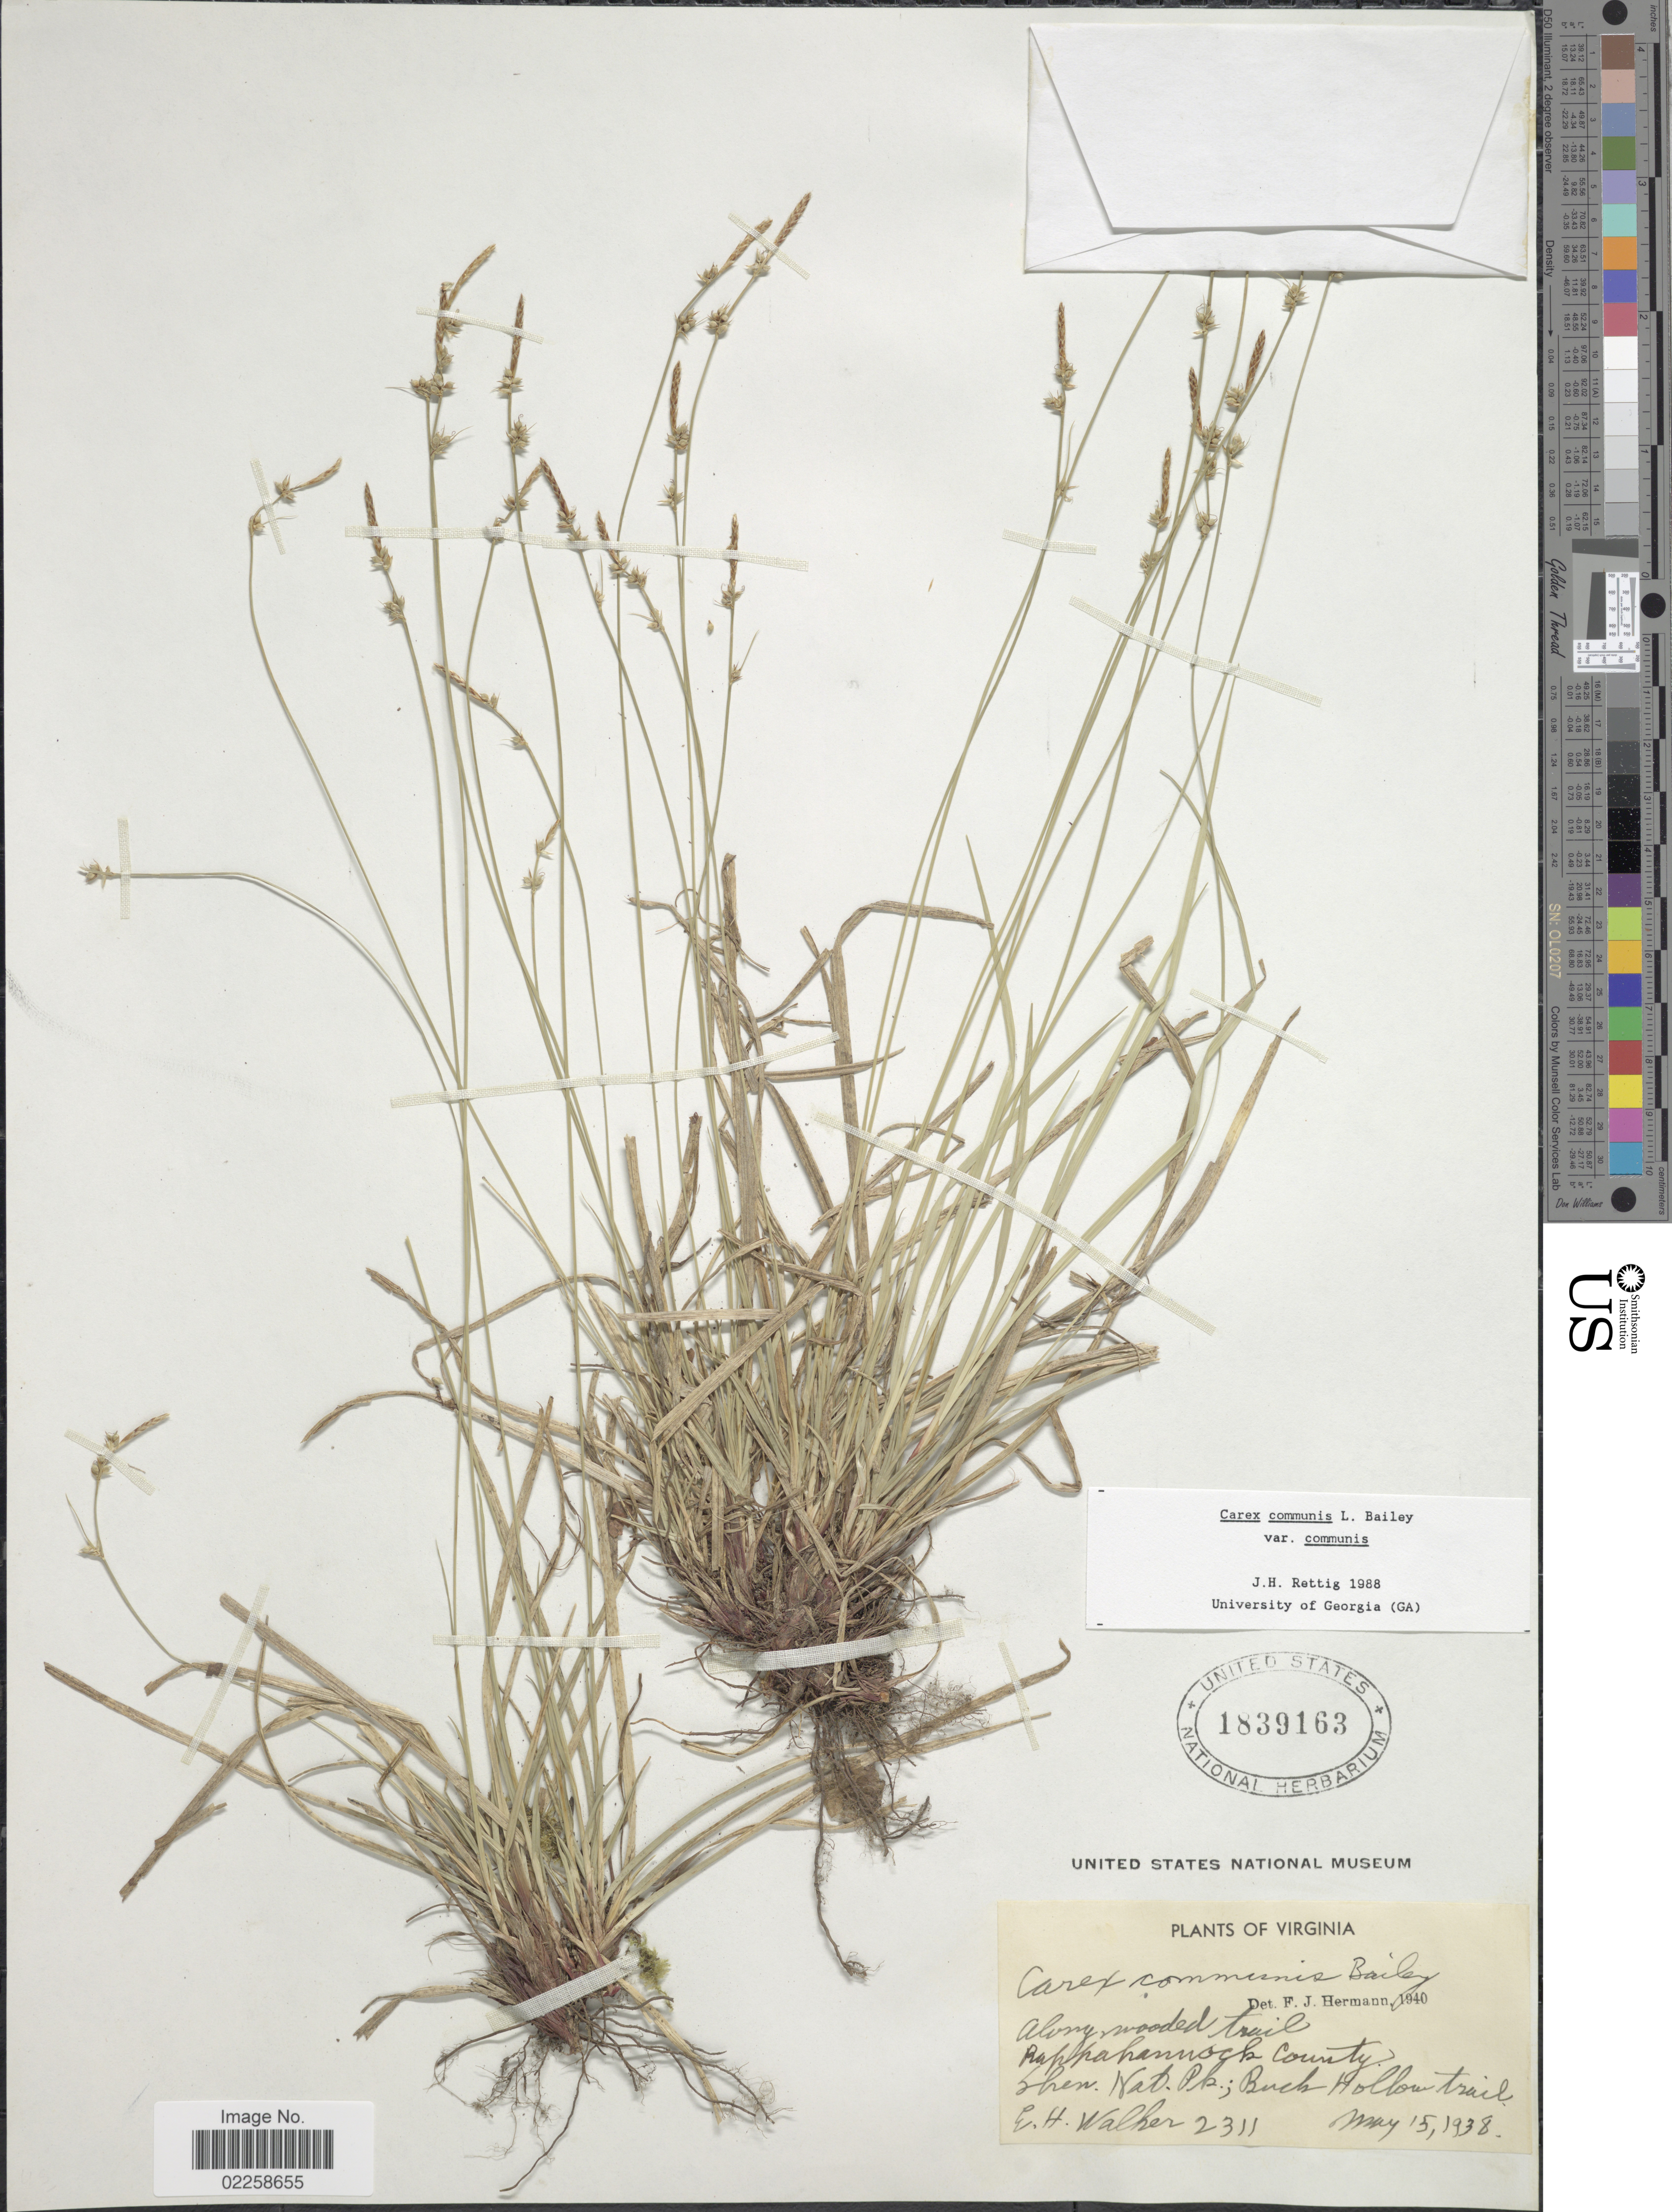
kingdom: Plantae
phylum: Tracheophyta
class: Liliopsida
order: Poales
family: Cyperaceae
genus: Carex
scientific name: Carex communis var. communis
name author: L.H. Bailey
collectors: E. H. Walker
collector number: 2311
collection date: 1938-05-15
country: United States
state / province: Virginia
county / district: Rappahannock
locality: Rappahannock County, Shen. Nat. Pk., Buck Hollow Trail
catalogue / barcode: US 1839163